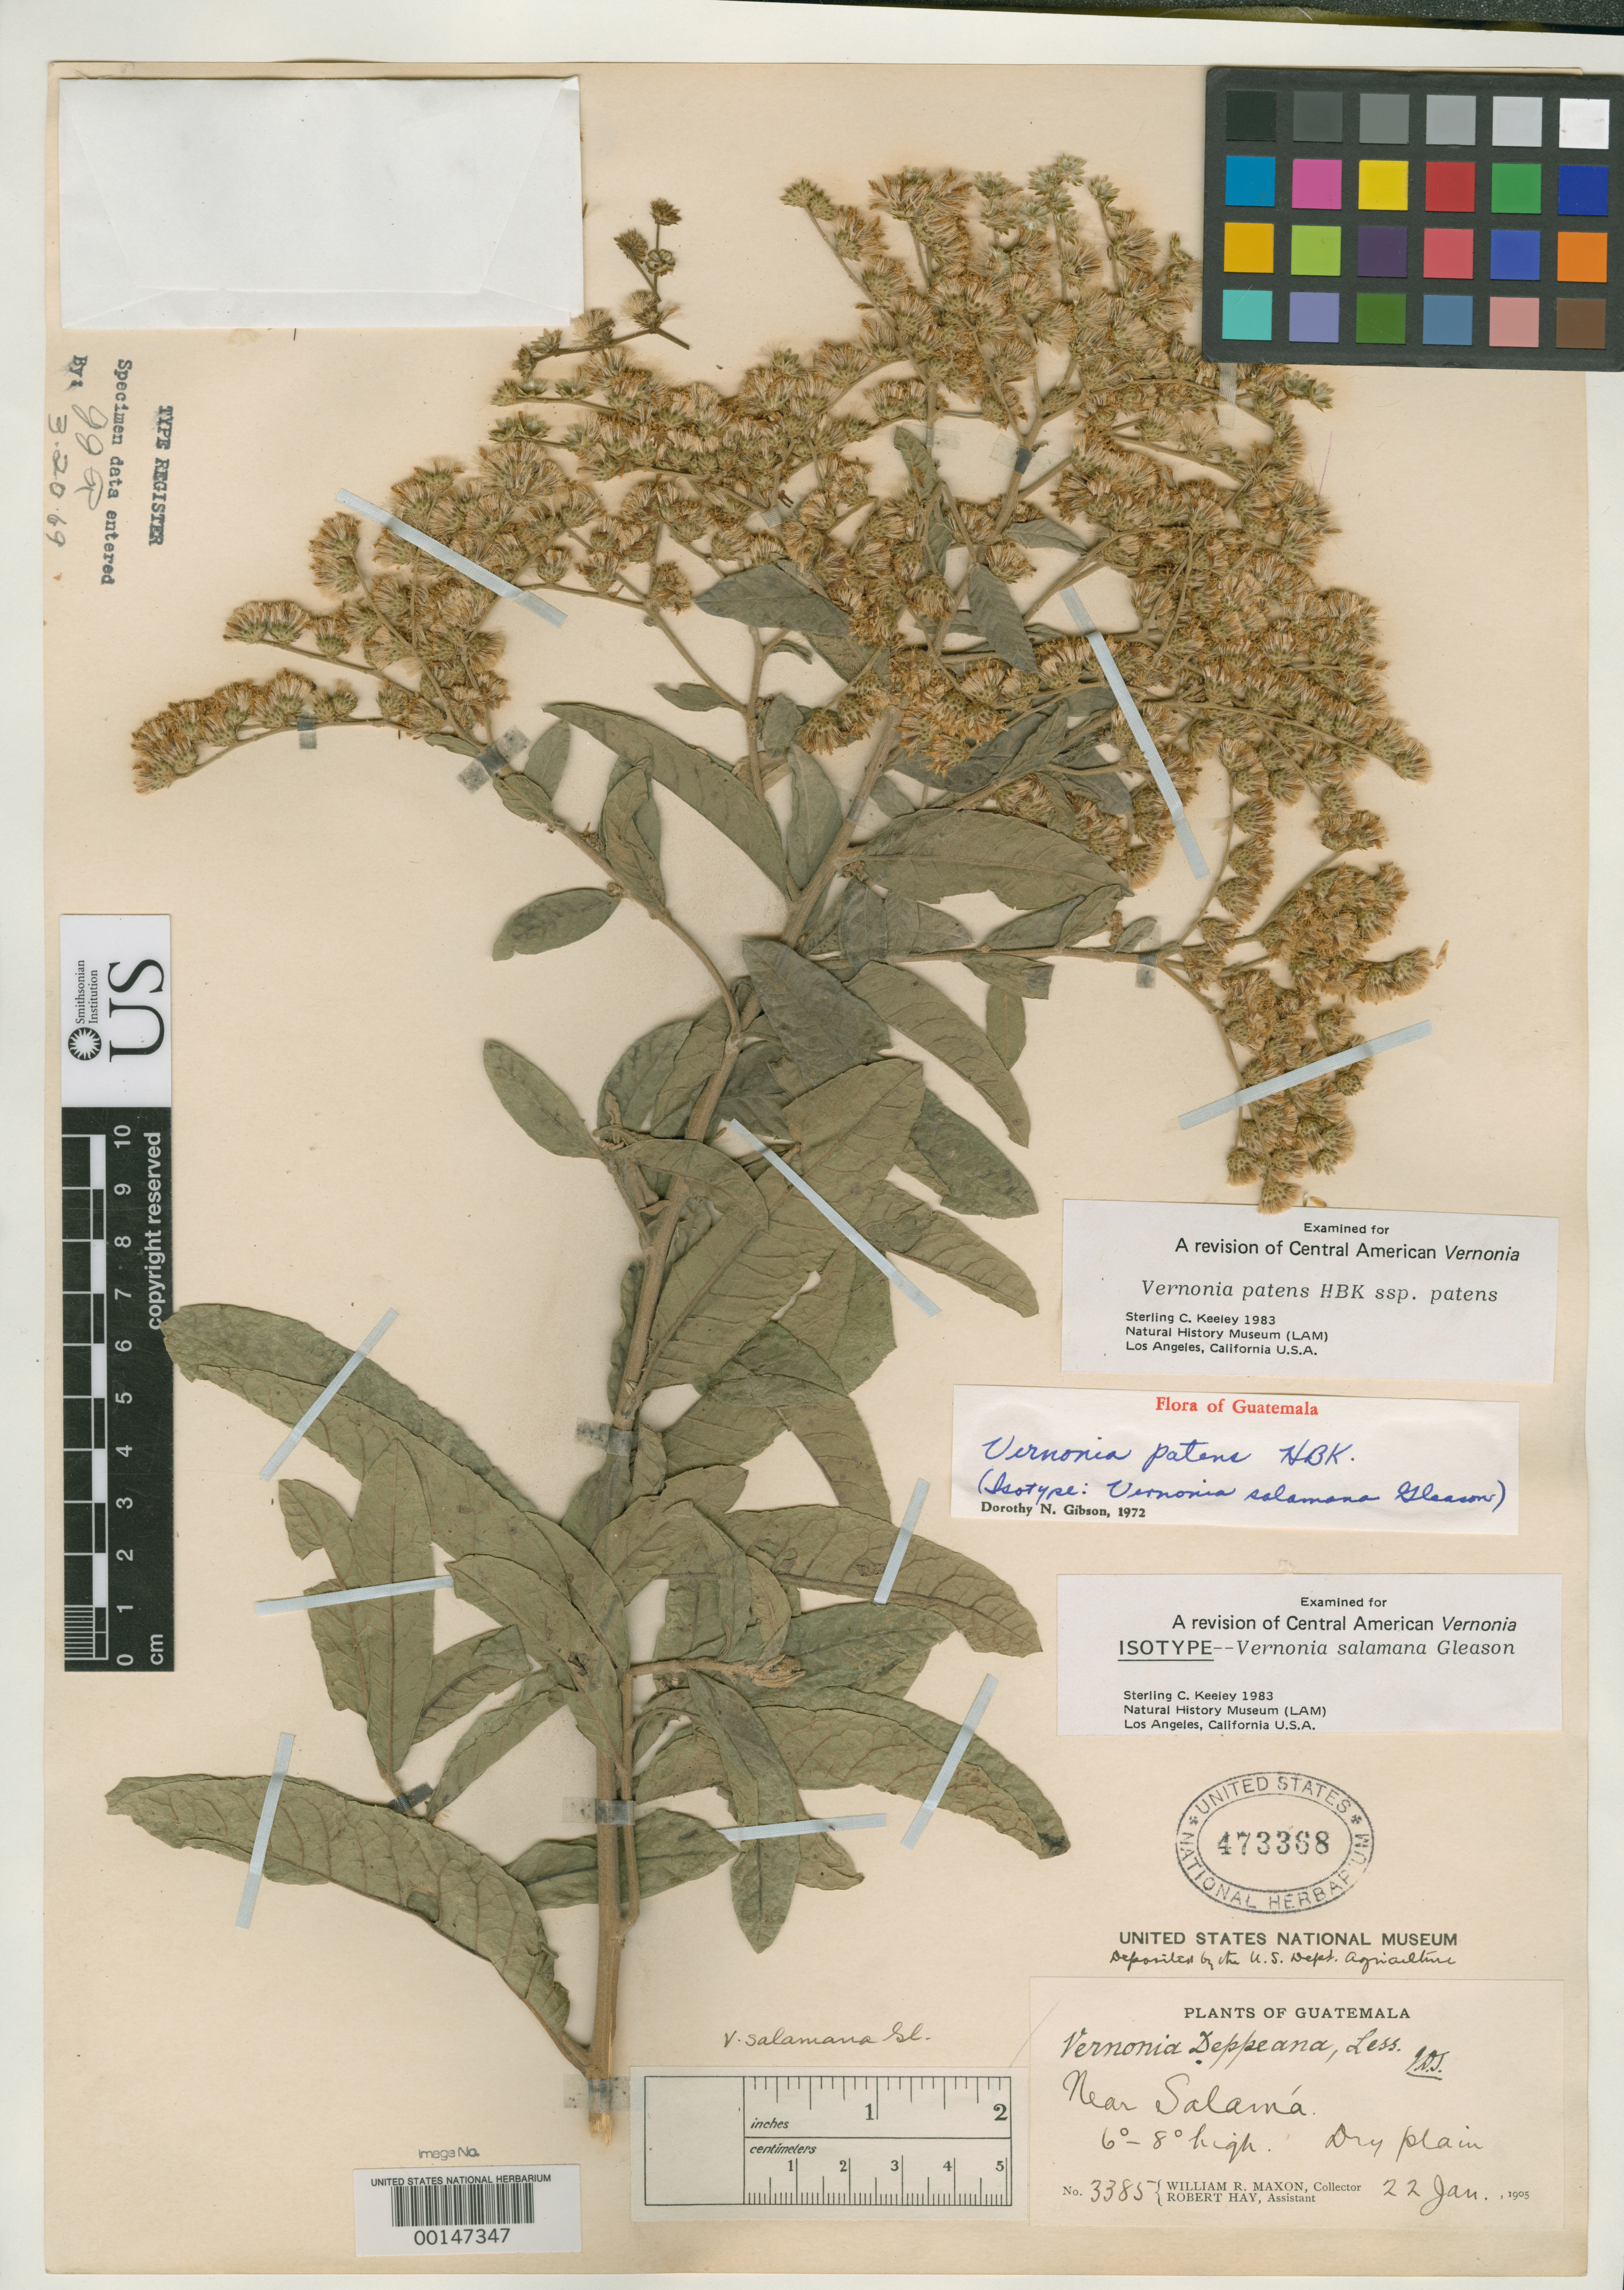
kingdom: Plantae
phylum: Tracheophyta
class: Magnoliopsida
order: Asterales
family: Asteraceae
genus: Vernonia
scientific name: Vernonia salamana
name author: Gleason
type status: Isotype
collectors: W. R. Maxon & R. H. Hay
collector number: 3385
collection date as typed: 22 Jan 1905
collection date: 1905-01-22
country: Guatemala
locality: Salama.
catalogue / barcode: US 473368